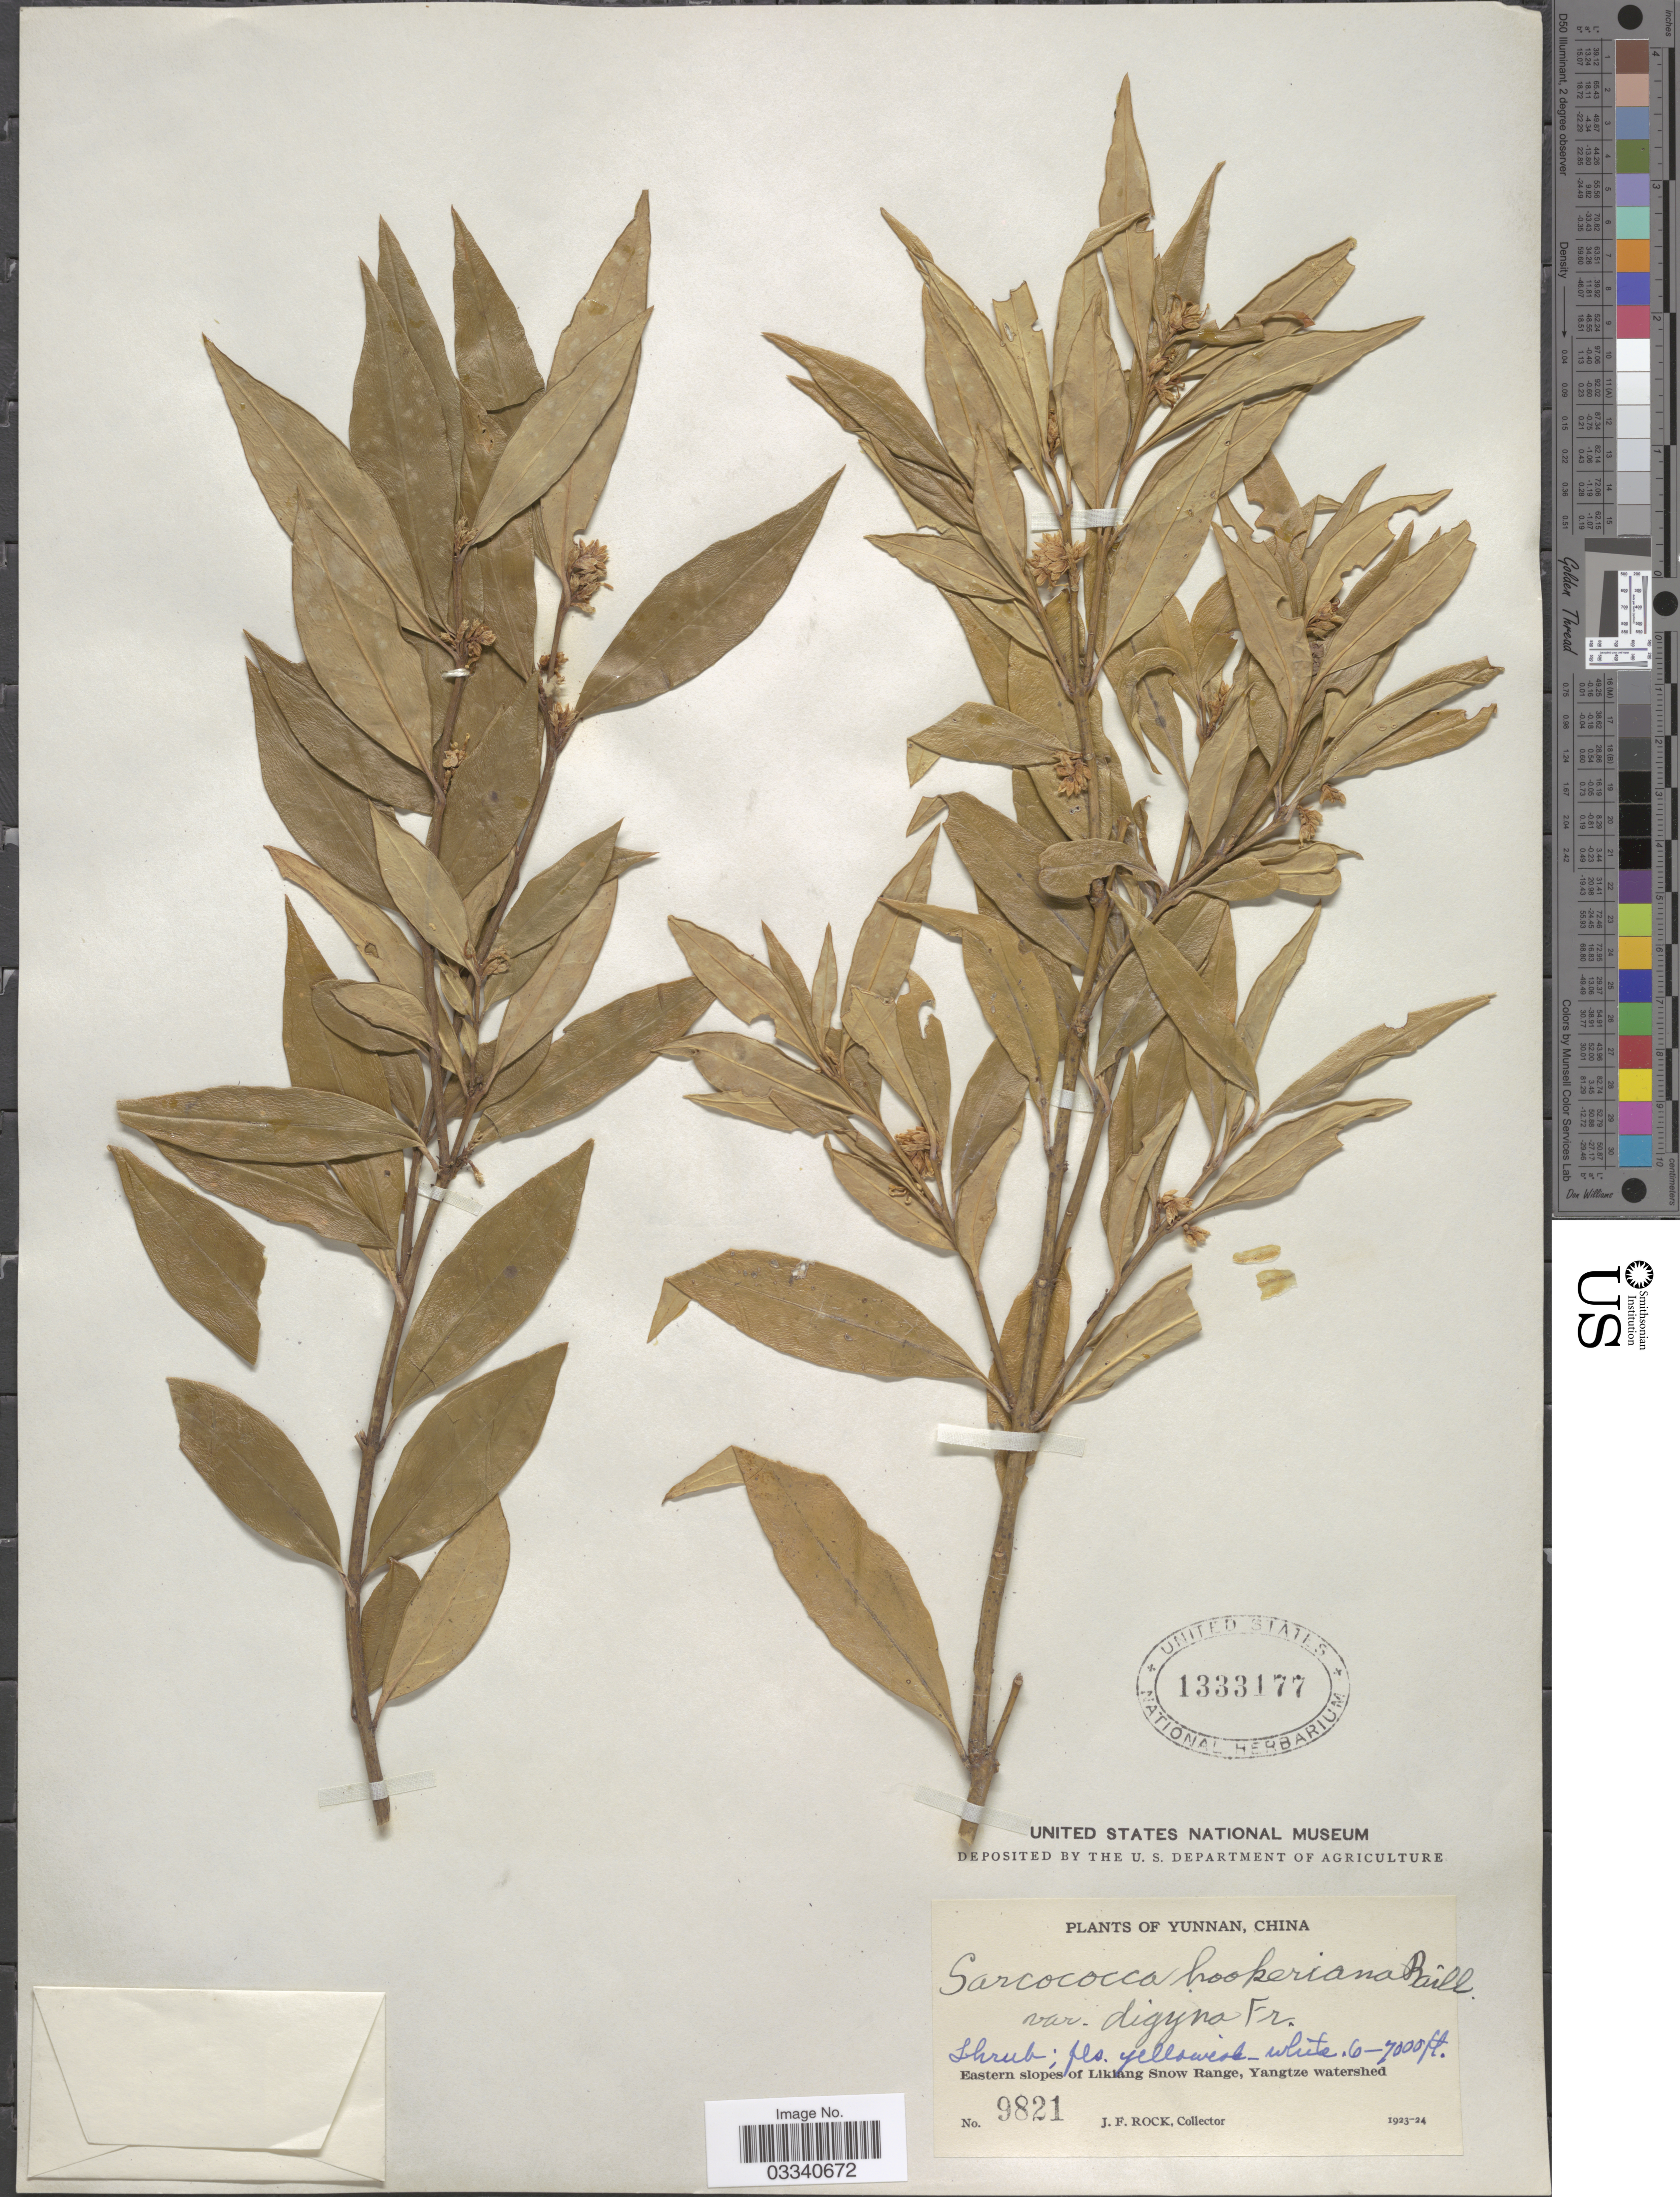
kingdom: Plantae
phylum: Tracheophyta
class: Magnoliopsida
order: Buxales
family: Buxaceae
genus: Sarcococca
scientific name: Sarcococca hookeriana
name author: Baill.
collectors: J. Rock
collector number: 9821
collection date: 1923/1924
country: China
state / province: Yunnan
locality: Eastern slopes of Likiang Range, Yangtze watershed.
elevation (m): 1829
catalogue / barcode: US 1333177